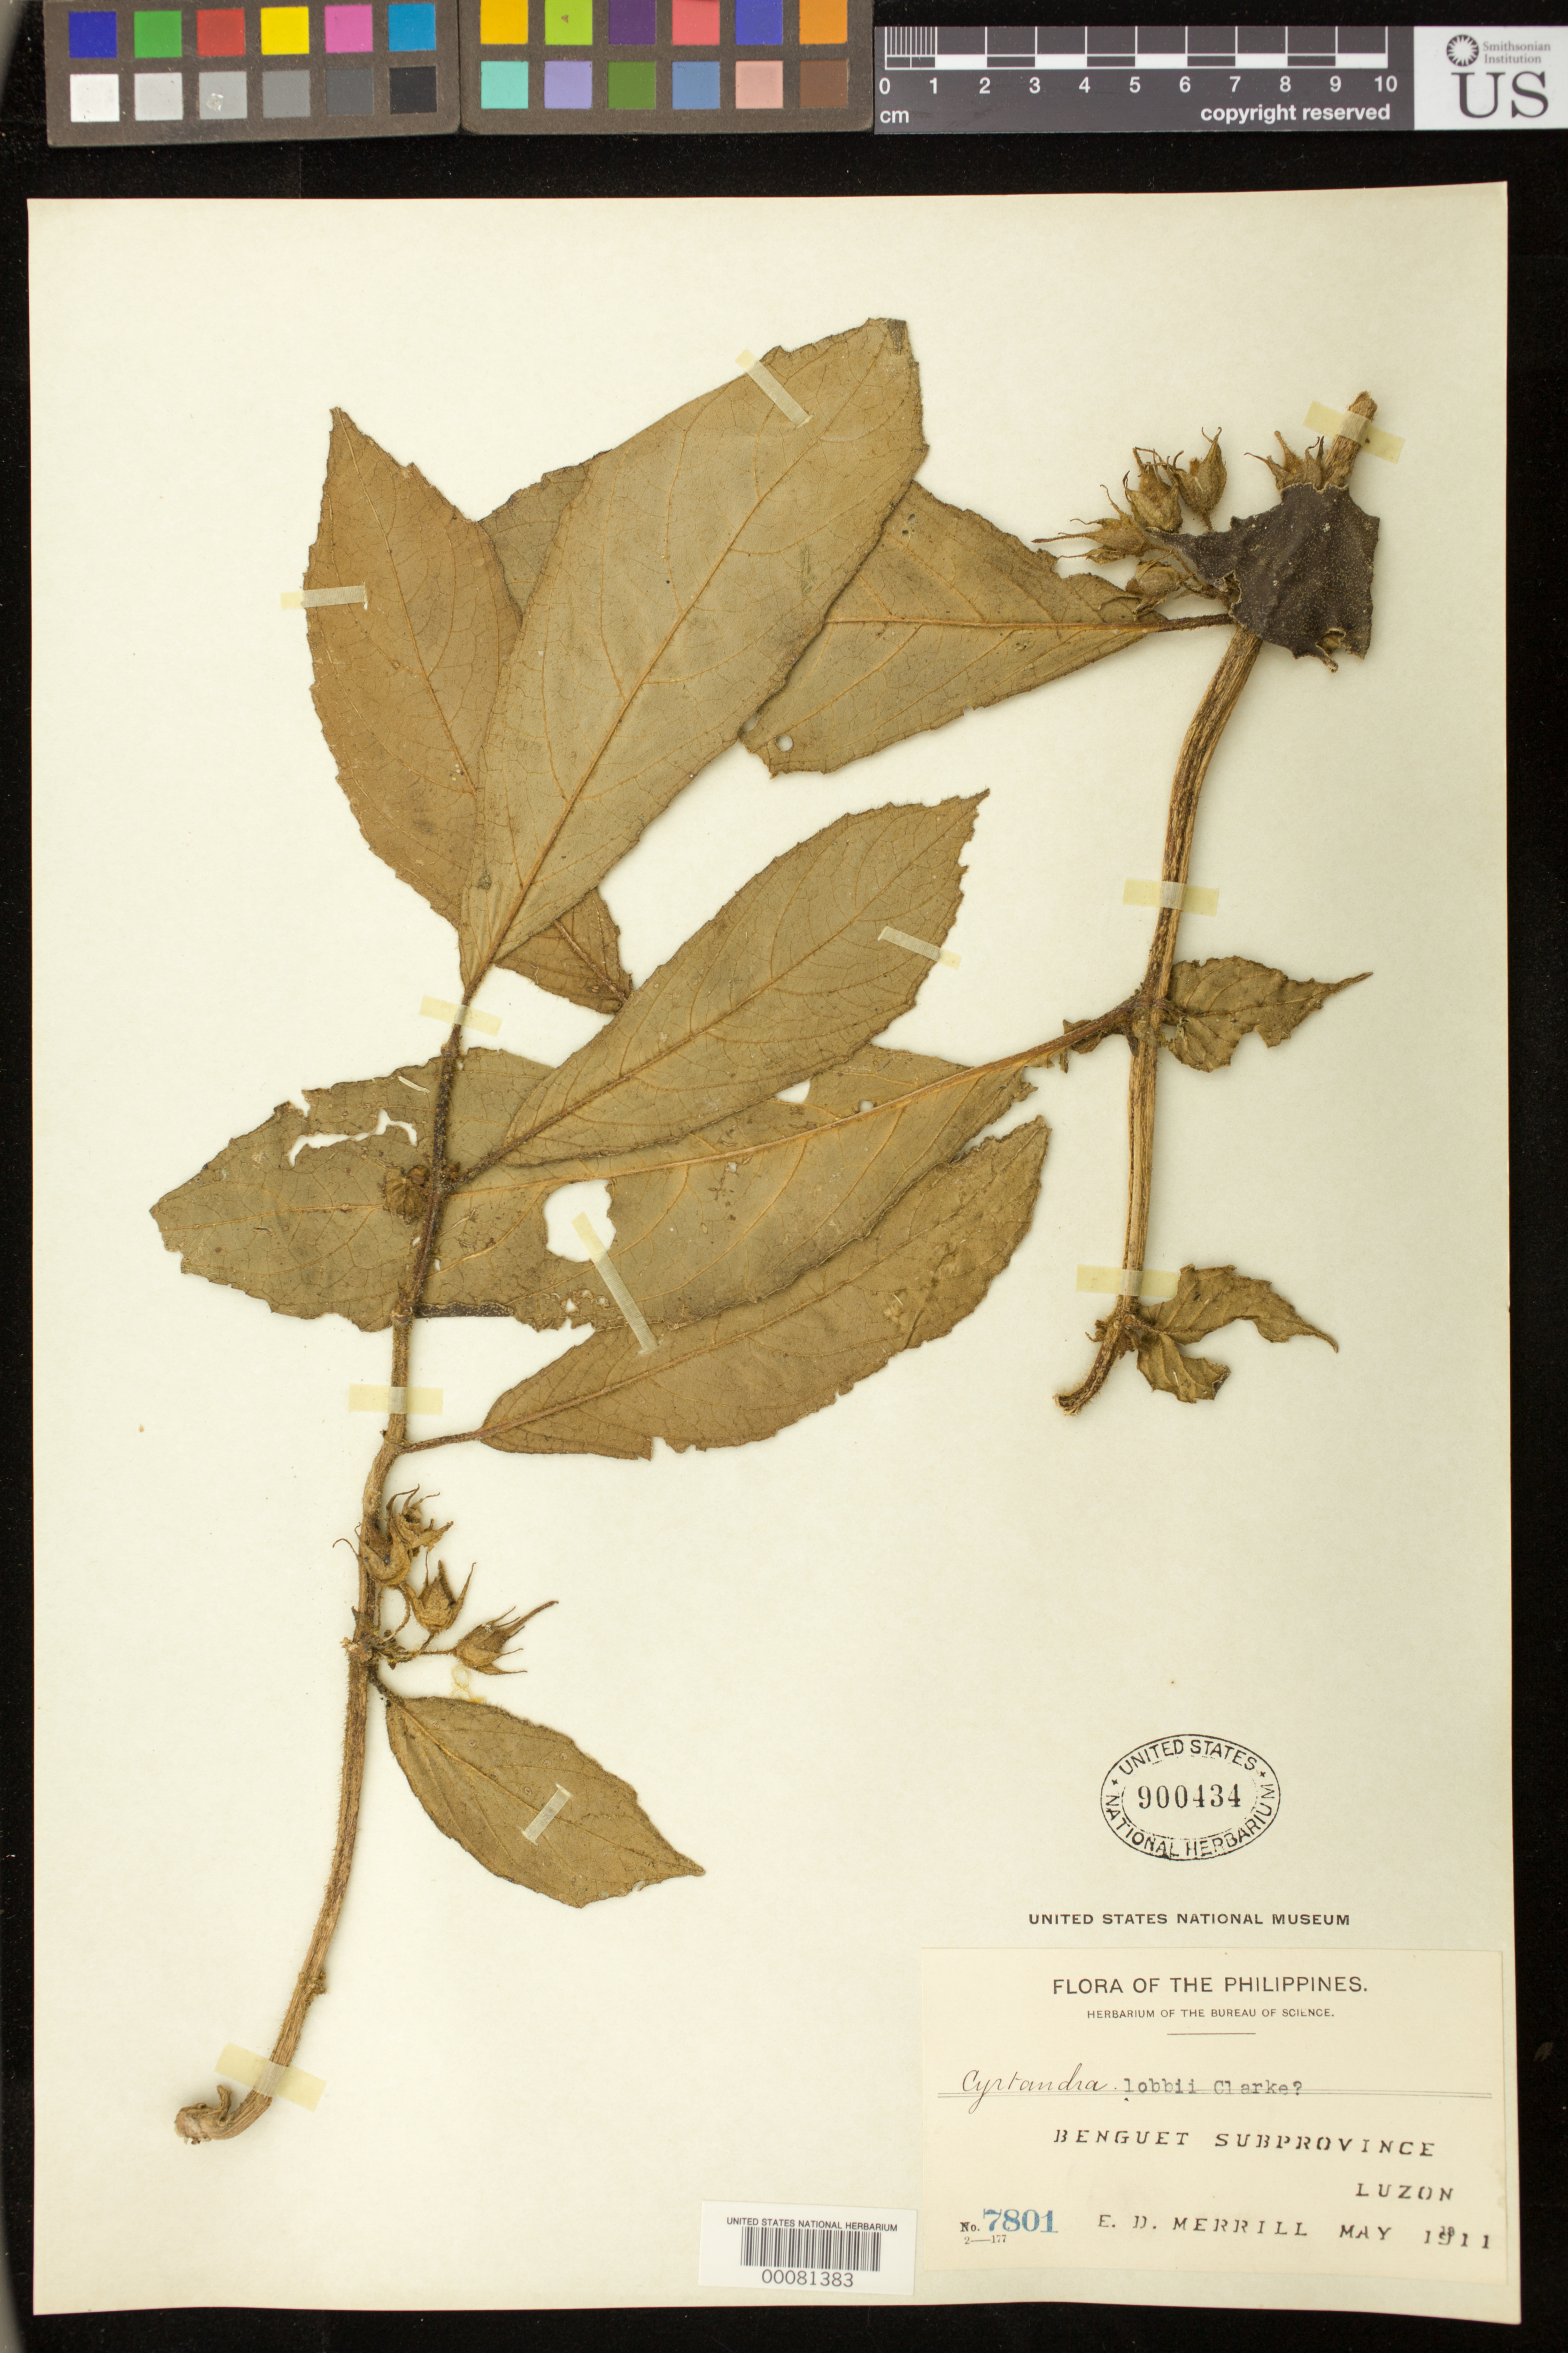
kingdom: Plantae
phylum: Tracheophyta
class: Magnoliopsida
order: Lamiales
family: Gesneriaceae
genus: Cyrtandra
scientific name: Cyrtandra lobbii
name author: C.B. Clarke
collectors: E. D. Merrill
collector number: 7801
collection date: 1911-05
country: Philippines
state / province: Cordillera (Administrative Region)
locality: Benguet Subprovince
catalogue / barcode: US 900434